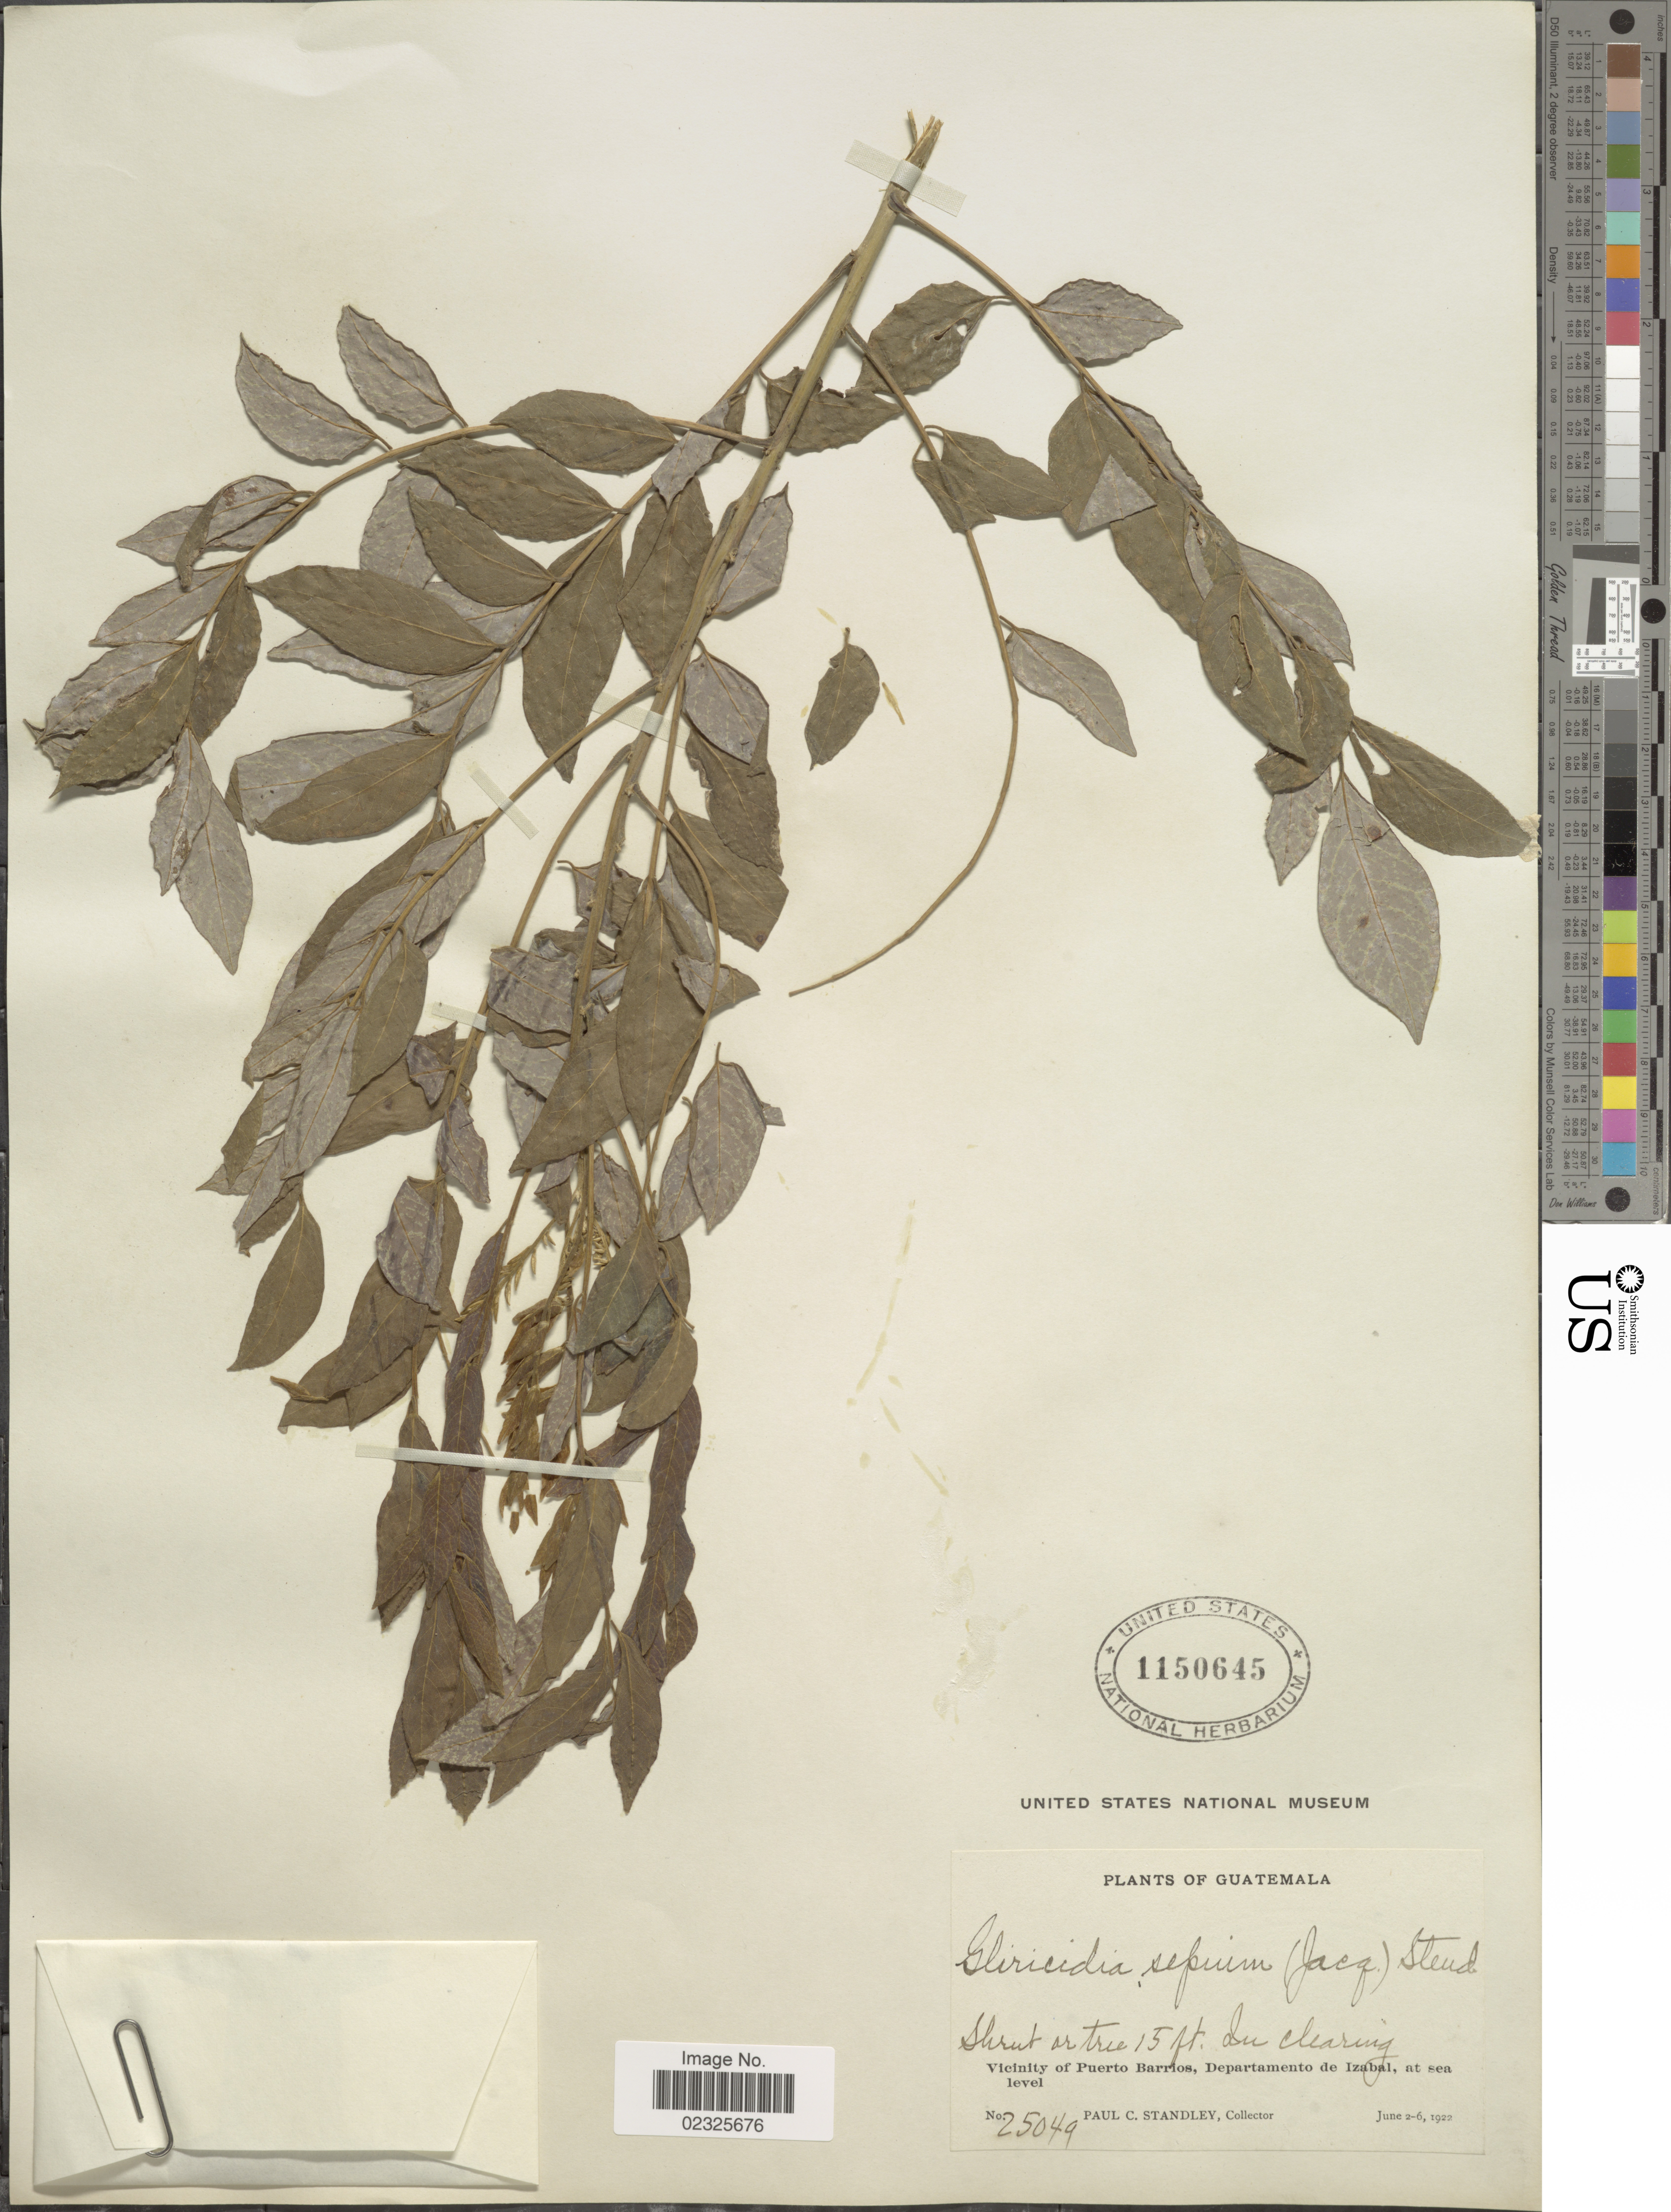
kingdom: Plantae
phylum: Tracheophyta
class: Magnoliopsida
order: Fabales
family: Fabaceae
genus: Gliricidia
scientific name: Gliricidia sepium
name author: (Jacq.) Kunth ex Walp.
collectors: P. C. Standley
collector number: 25049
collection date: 1922-06-02/1922-06-06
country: Guatemala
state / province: Izabal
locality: Vicinity of Puerto Barrios, Departamento de Izabal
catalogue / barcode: US 1150645